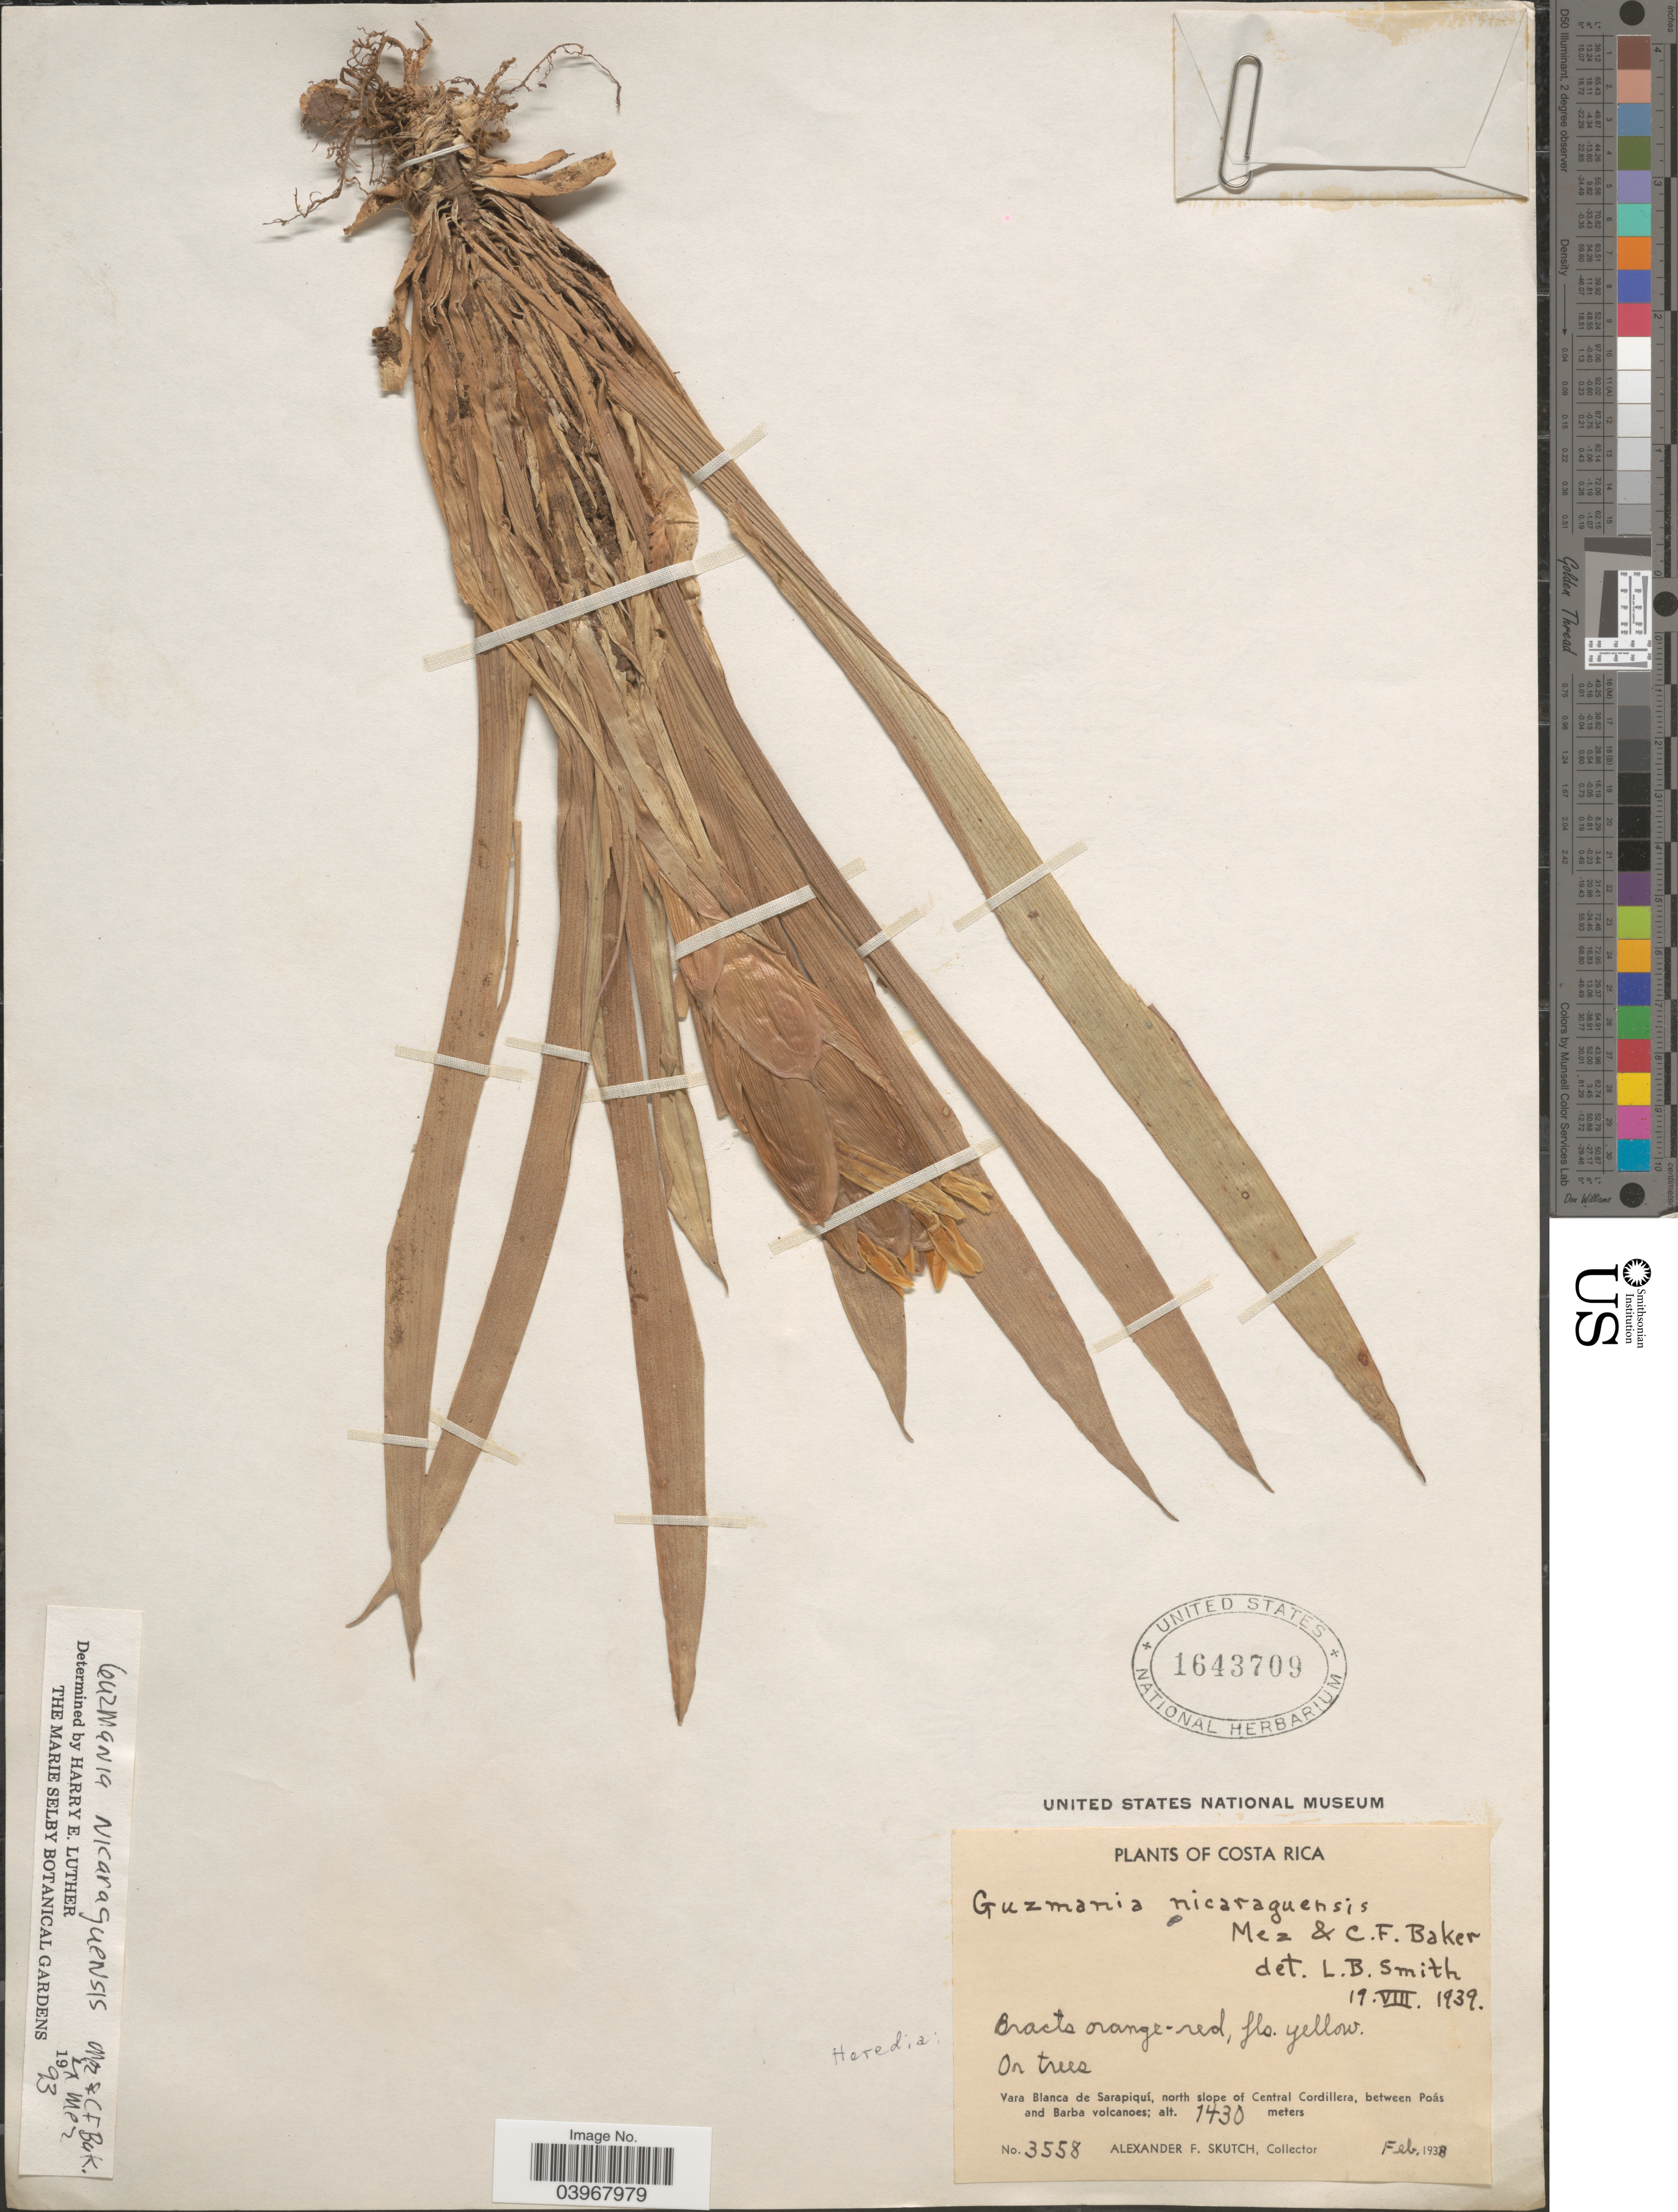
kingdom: Plantae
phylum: Tracheophyta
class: Liliopsida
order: Poales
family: Bromeliaceae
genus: Guzmania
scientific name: Guzmania nicaraguensis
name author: Mez & Mez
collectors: A. F. Skutch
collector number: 3558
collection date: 1938-02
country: Costa Rica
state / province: Heredia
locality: Vara Blanca de Sarapiquí, north slope of Central Cordillera, between Poás and Barba volcanoes.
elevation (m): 1430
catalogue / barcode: US 1643709